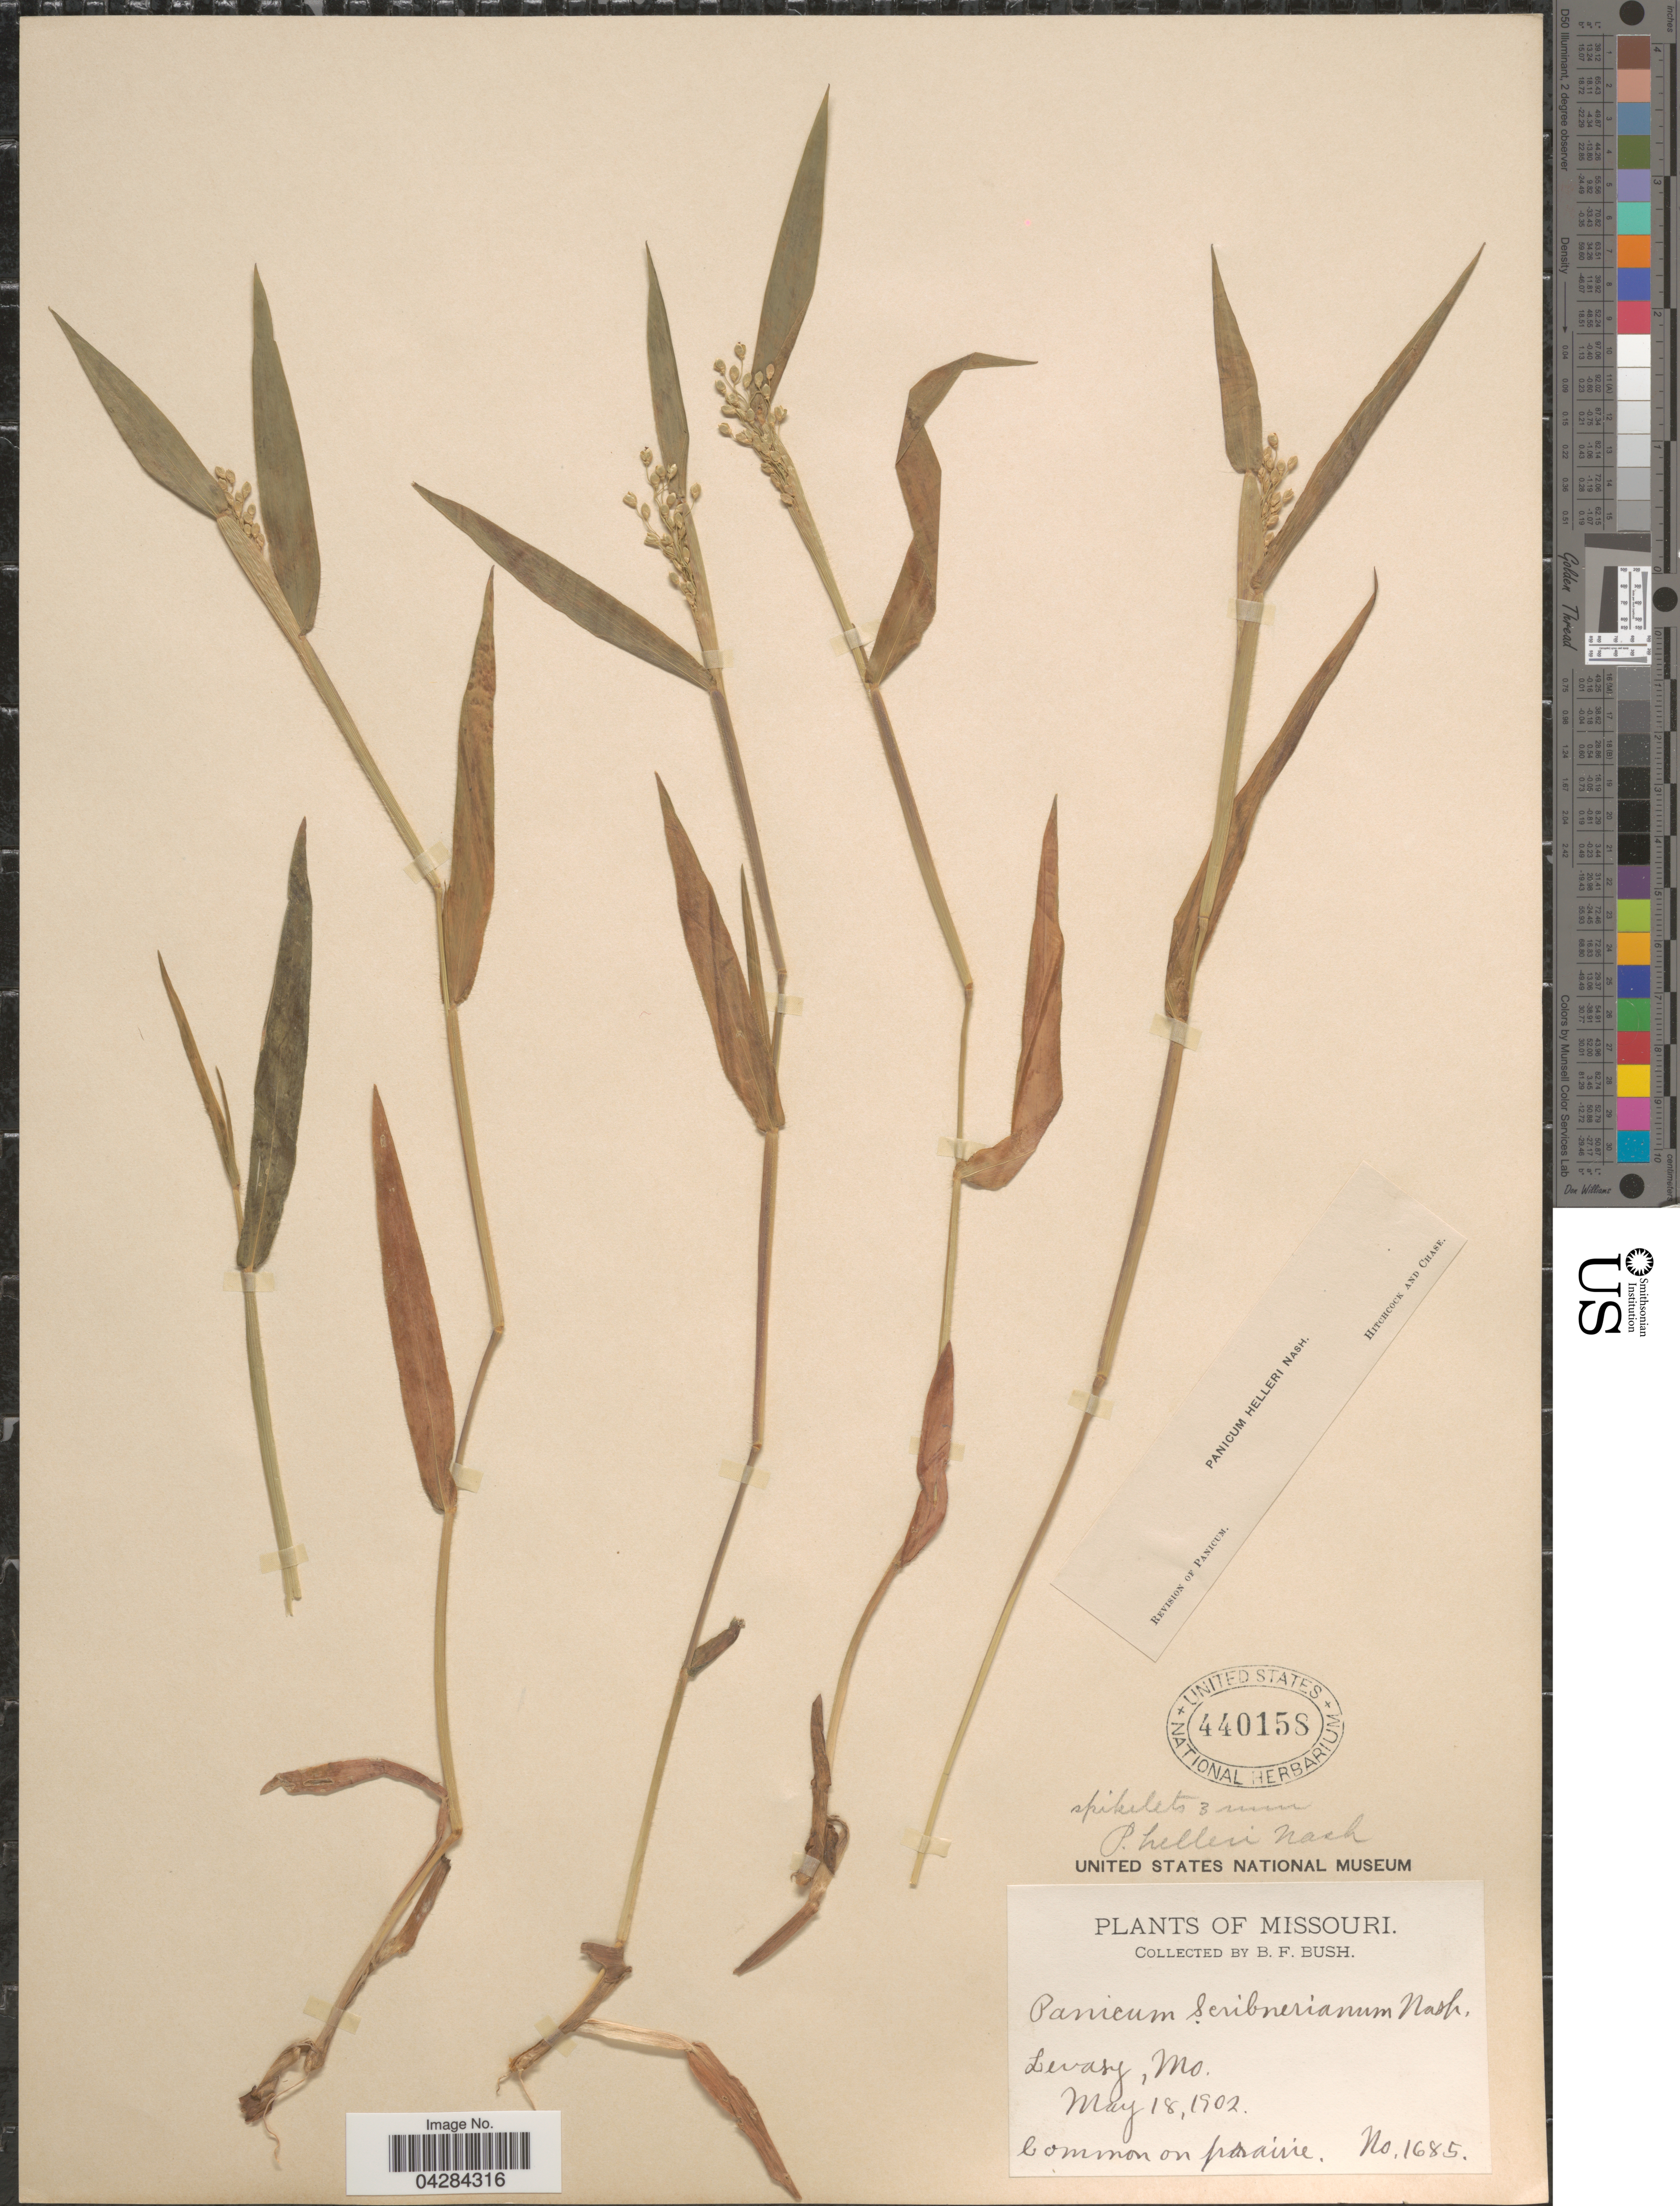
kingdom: Plantae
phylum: Tracheophyta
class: Liliopsida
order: Poales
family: Poaceae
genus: Dichanthelium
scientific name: Dichanthelium oligosanthes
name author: (Schult.) Gould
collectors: B. F. Bush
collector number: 1685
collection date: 1902-05-18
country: United States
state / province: Missouri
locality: Levasy. Common on prairie.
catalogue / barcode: US 440158